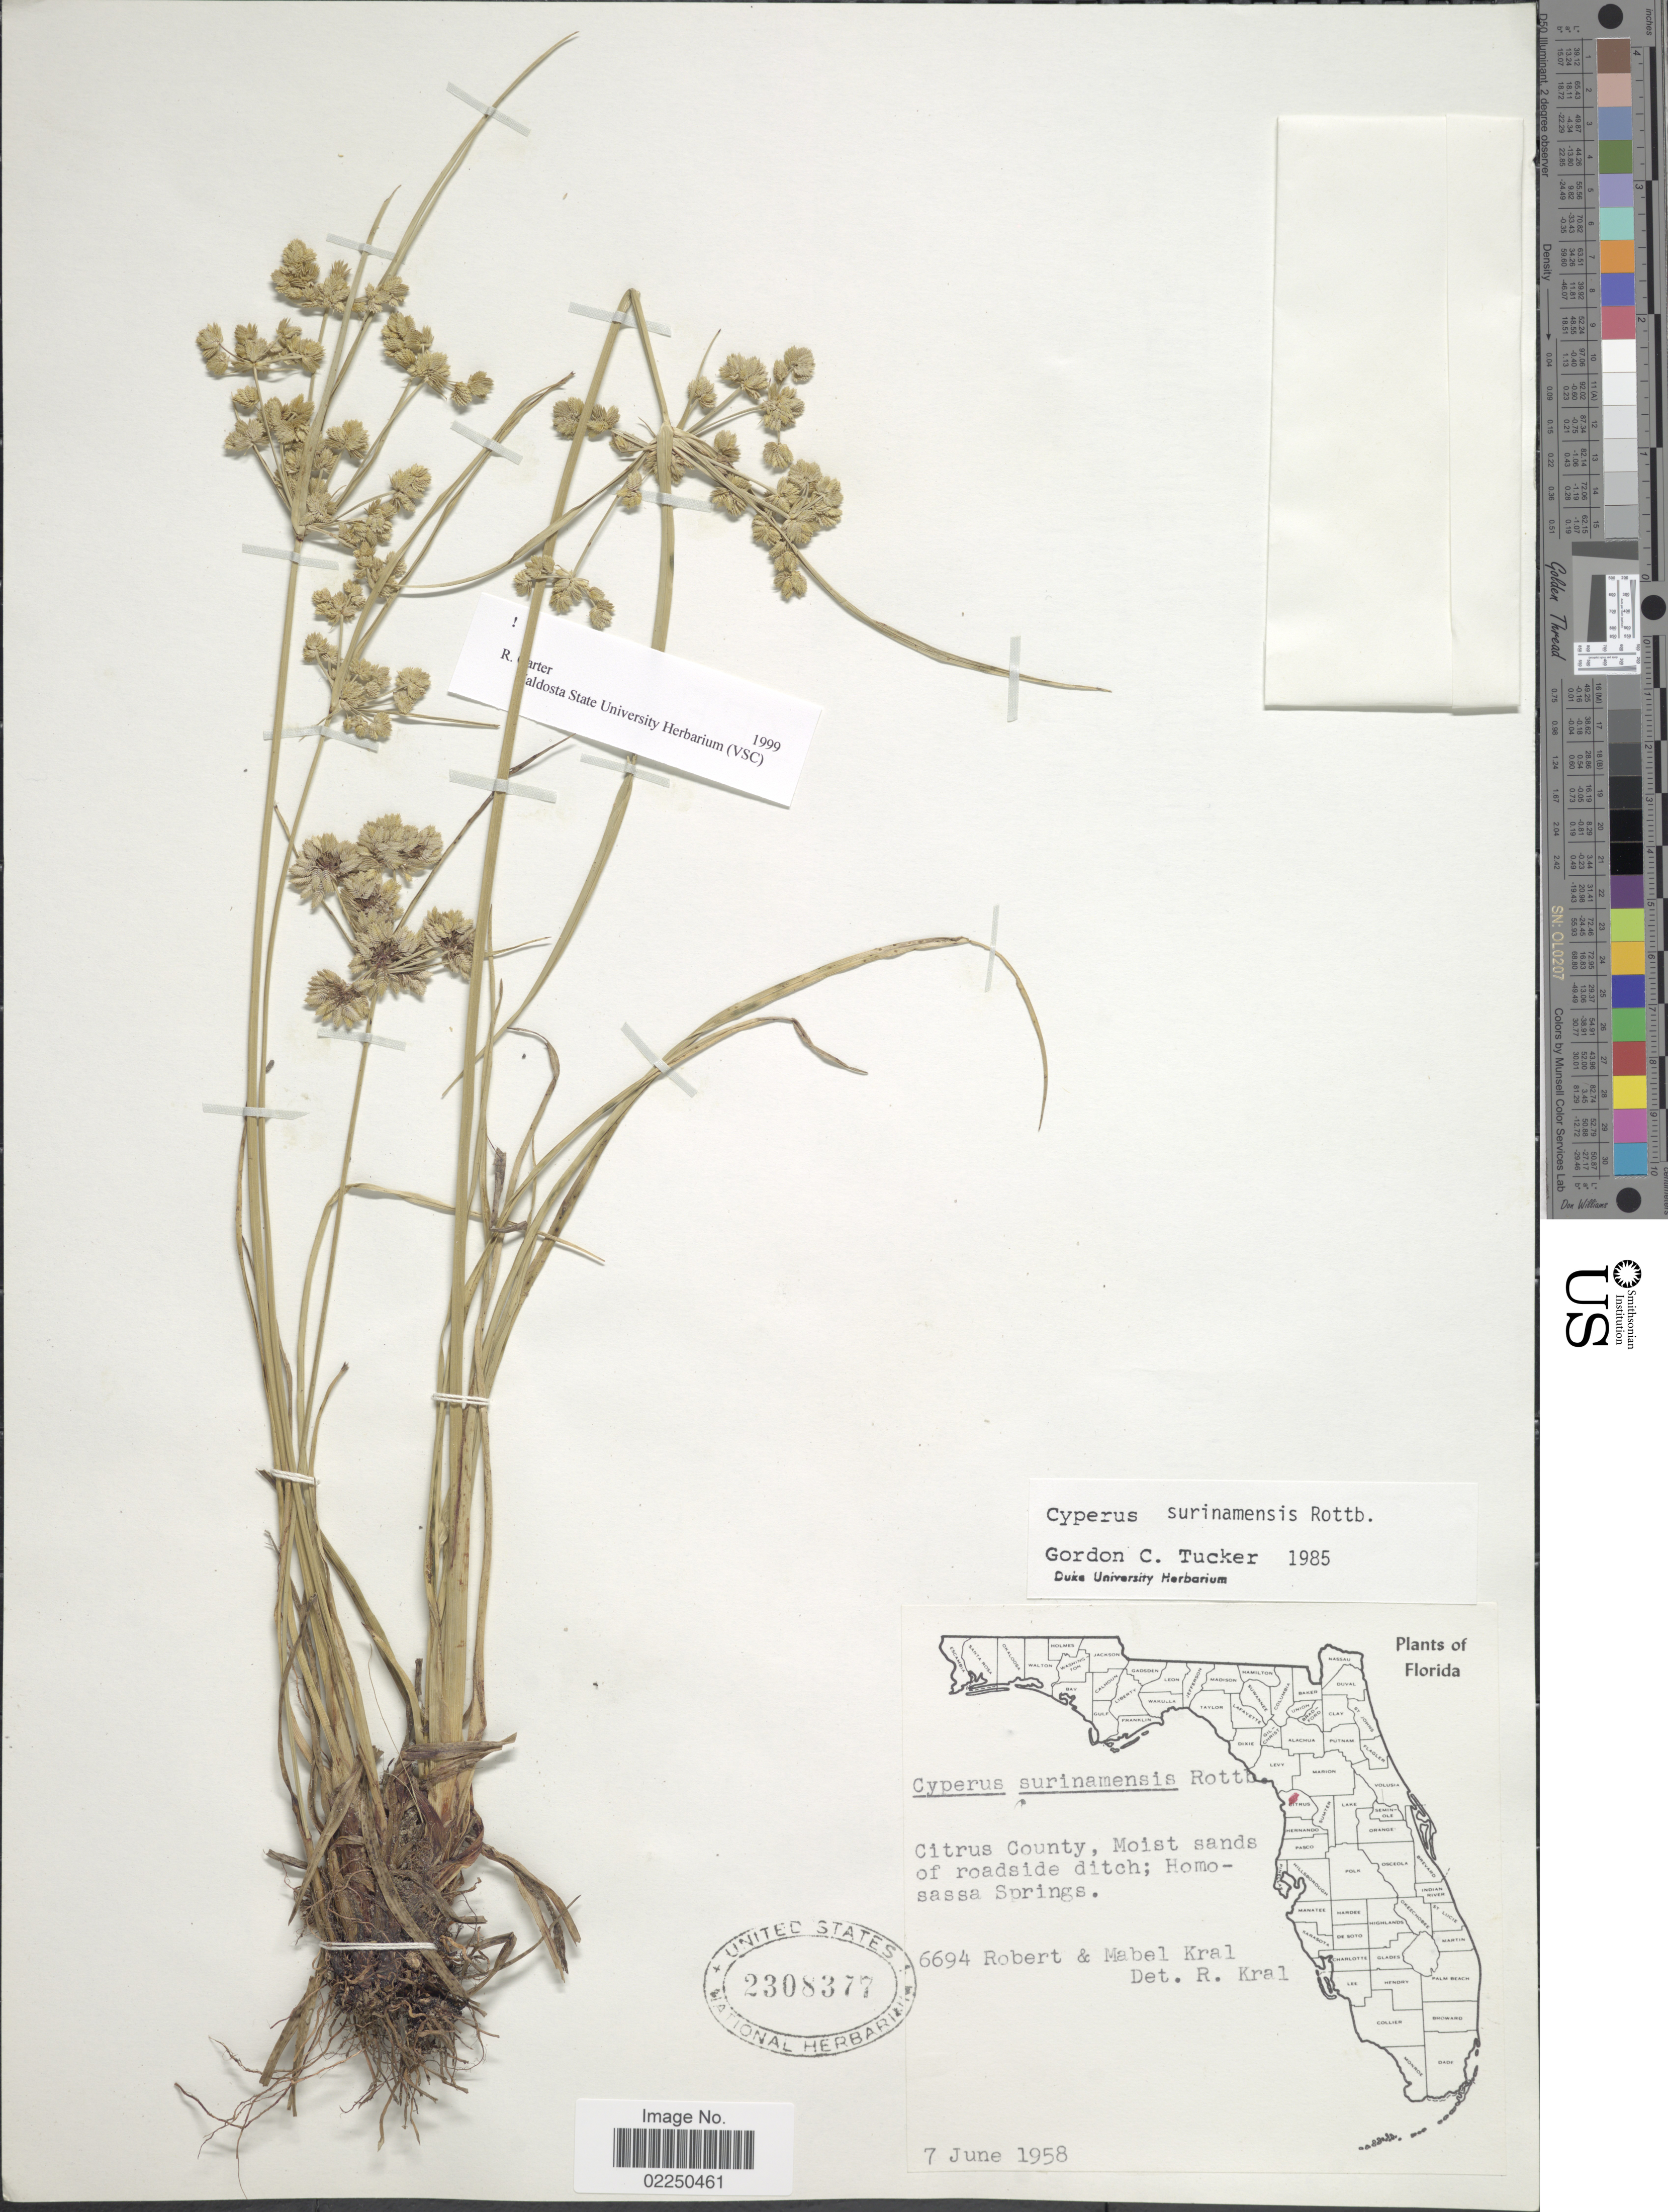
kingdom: Plantae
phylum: Tracheophyta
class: Liliopsida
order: Poales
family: Cyperaceae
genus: Cyperus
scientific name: Cyperus surinamensis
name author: Rottb.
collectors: R. Kral & M. Kral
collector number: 6694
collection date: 1958-06-07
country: United States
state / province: Florida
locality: Citrus County, Moist sands of roadside ditch; Homosassa Springs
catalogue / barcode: US 2308377